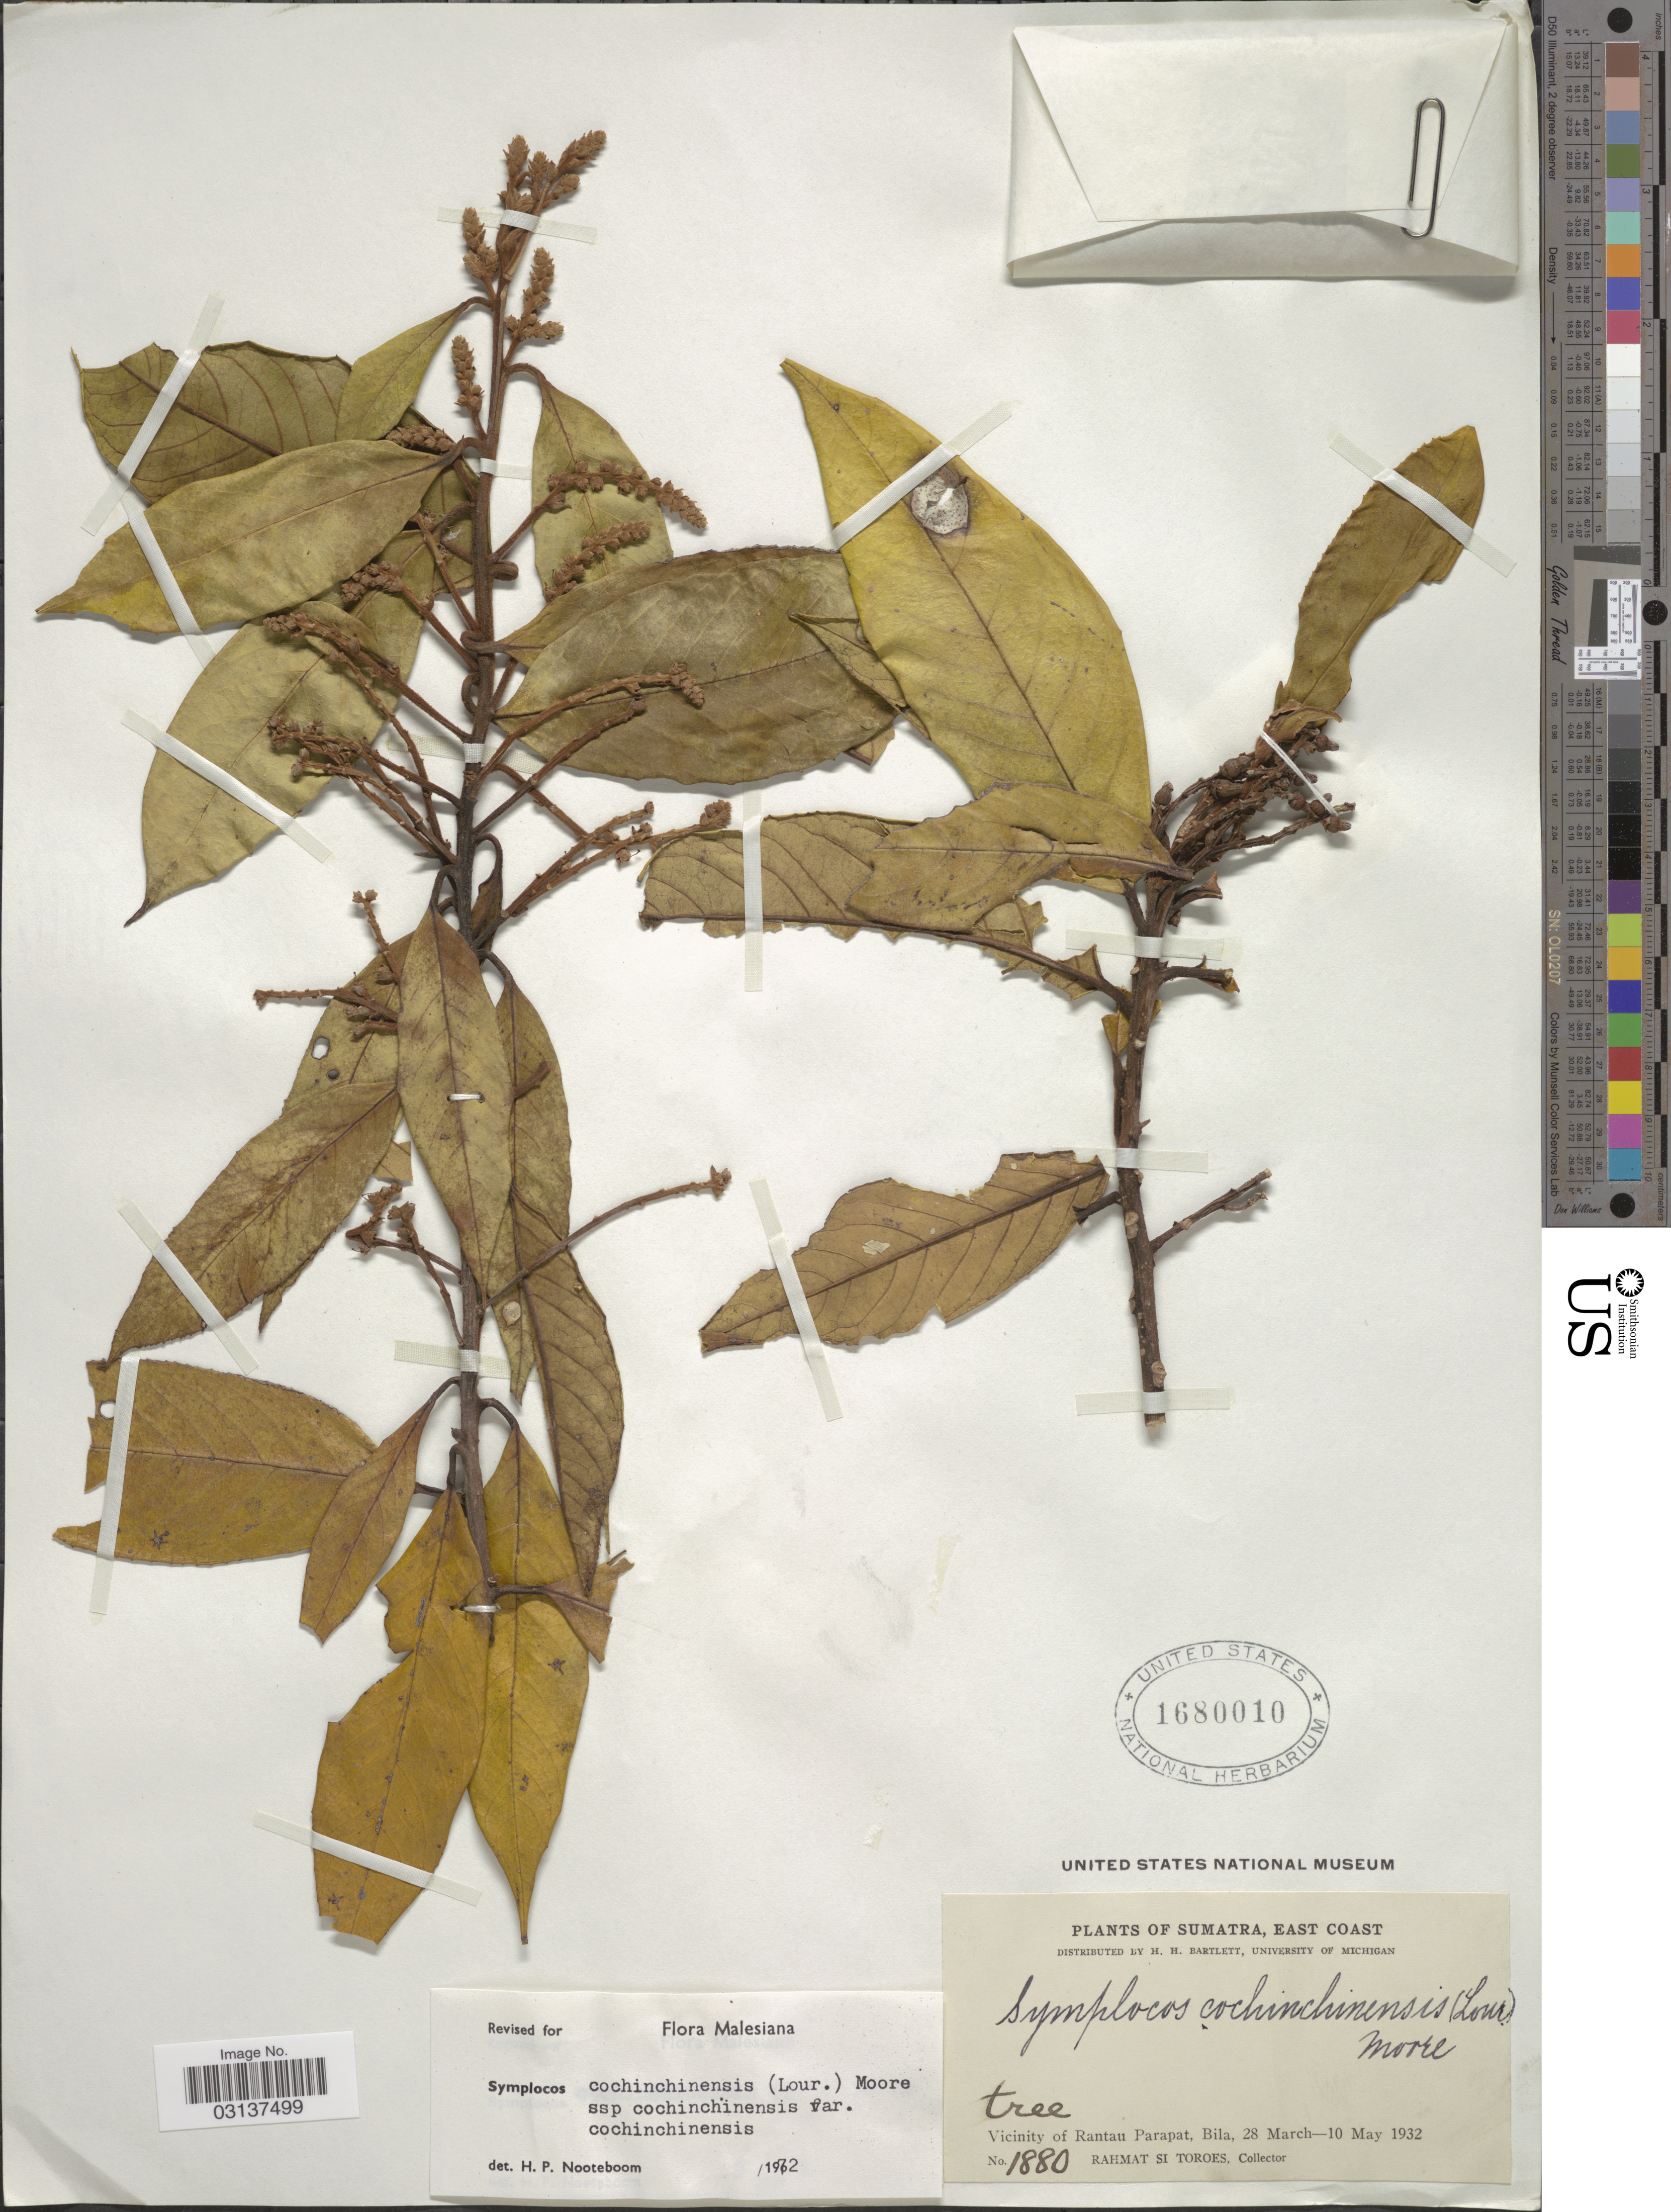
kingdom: Plantae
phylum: Tracheophyta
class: Magnoliopsida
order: Ericales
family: Symplocaceae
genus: Symplocos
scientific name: Symplocos cochinchinensis subsp. cochinchinensis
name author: (Lour.) S. Moore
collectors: Rahmat Si Boeea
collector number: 1880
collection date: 1932-03-28/1932-05-10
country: Indonesia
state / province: Sumatra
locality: East Coast, Vicinity of Rantau Parapat, Bila.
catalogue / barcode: US 1680010